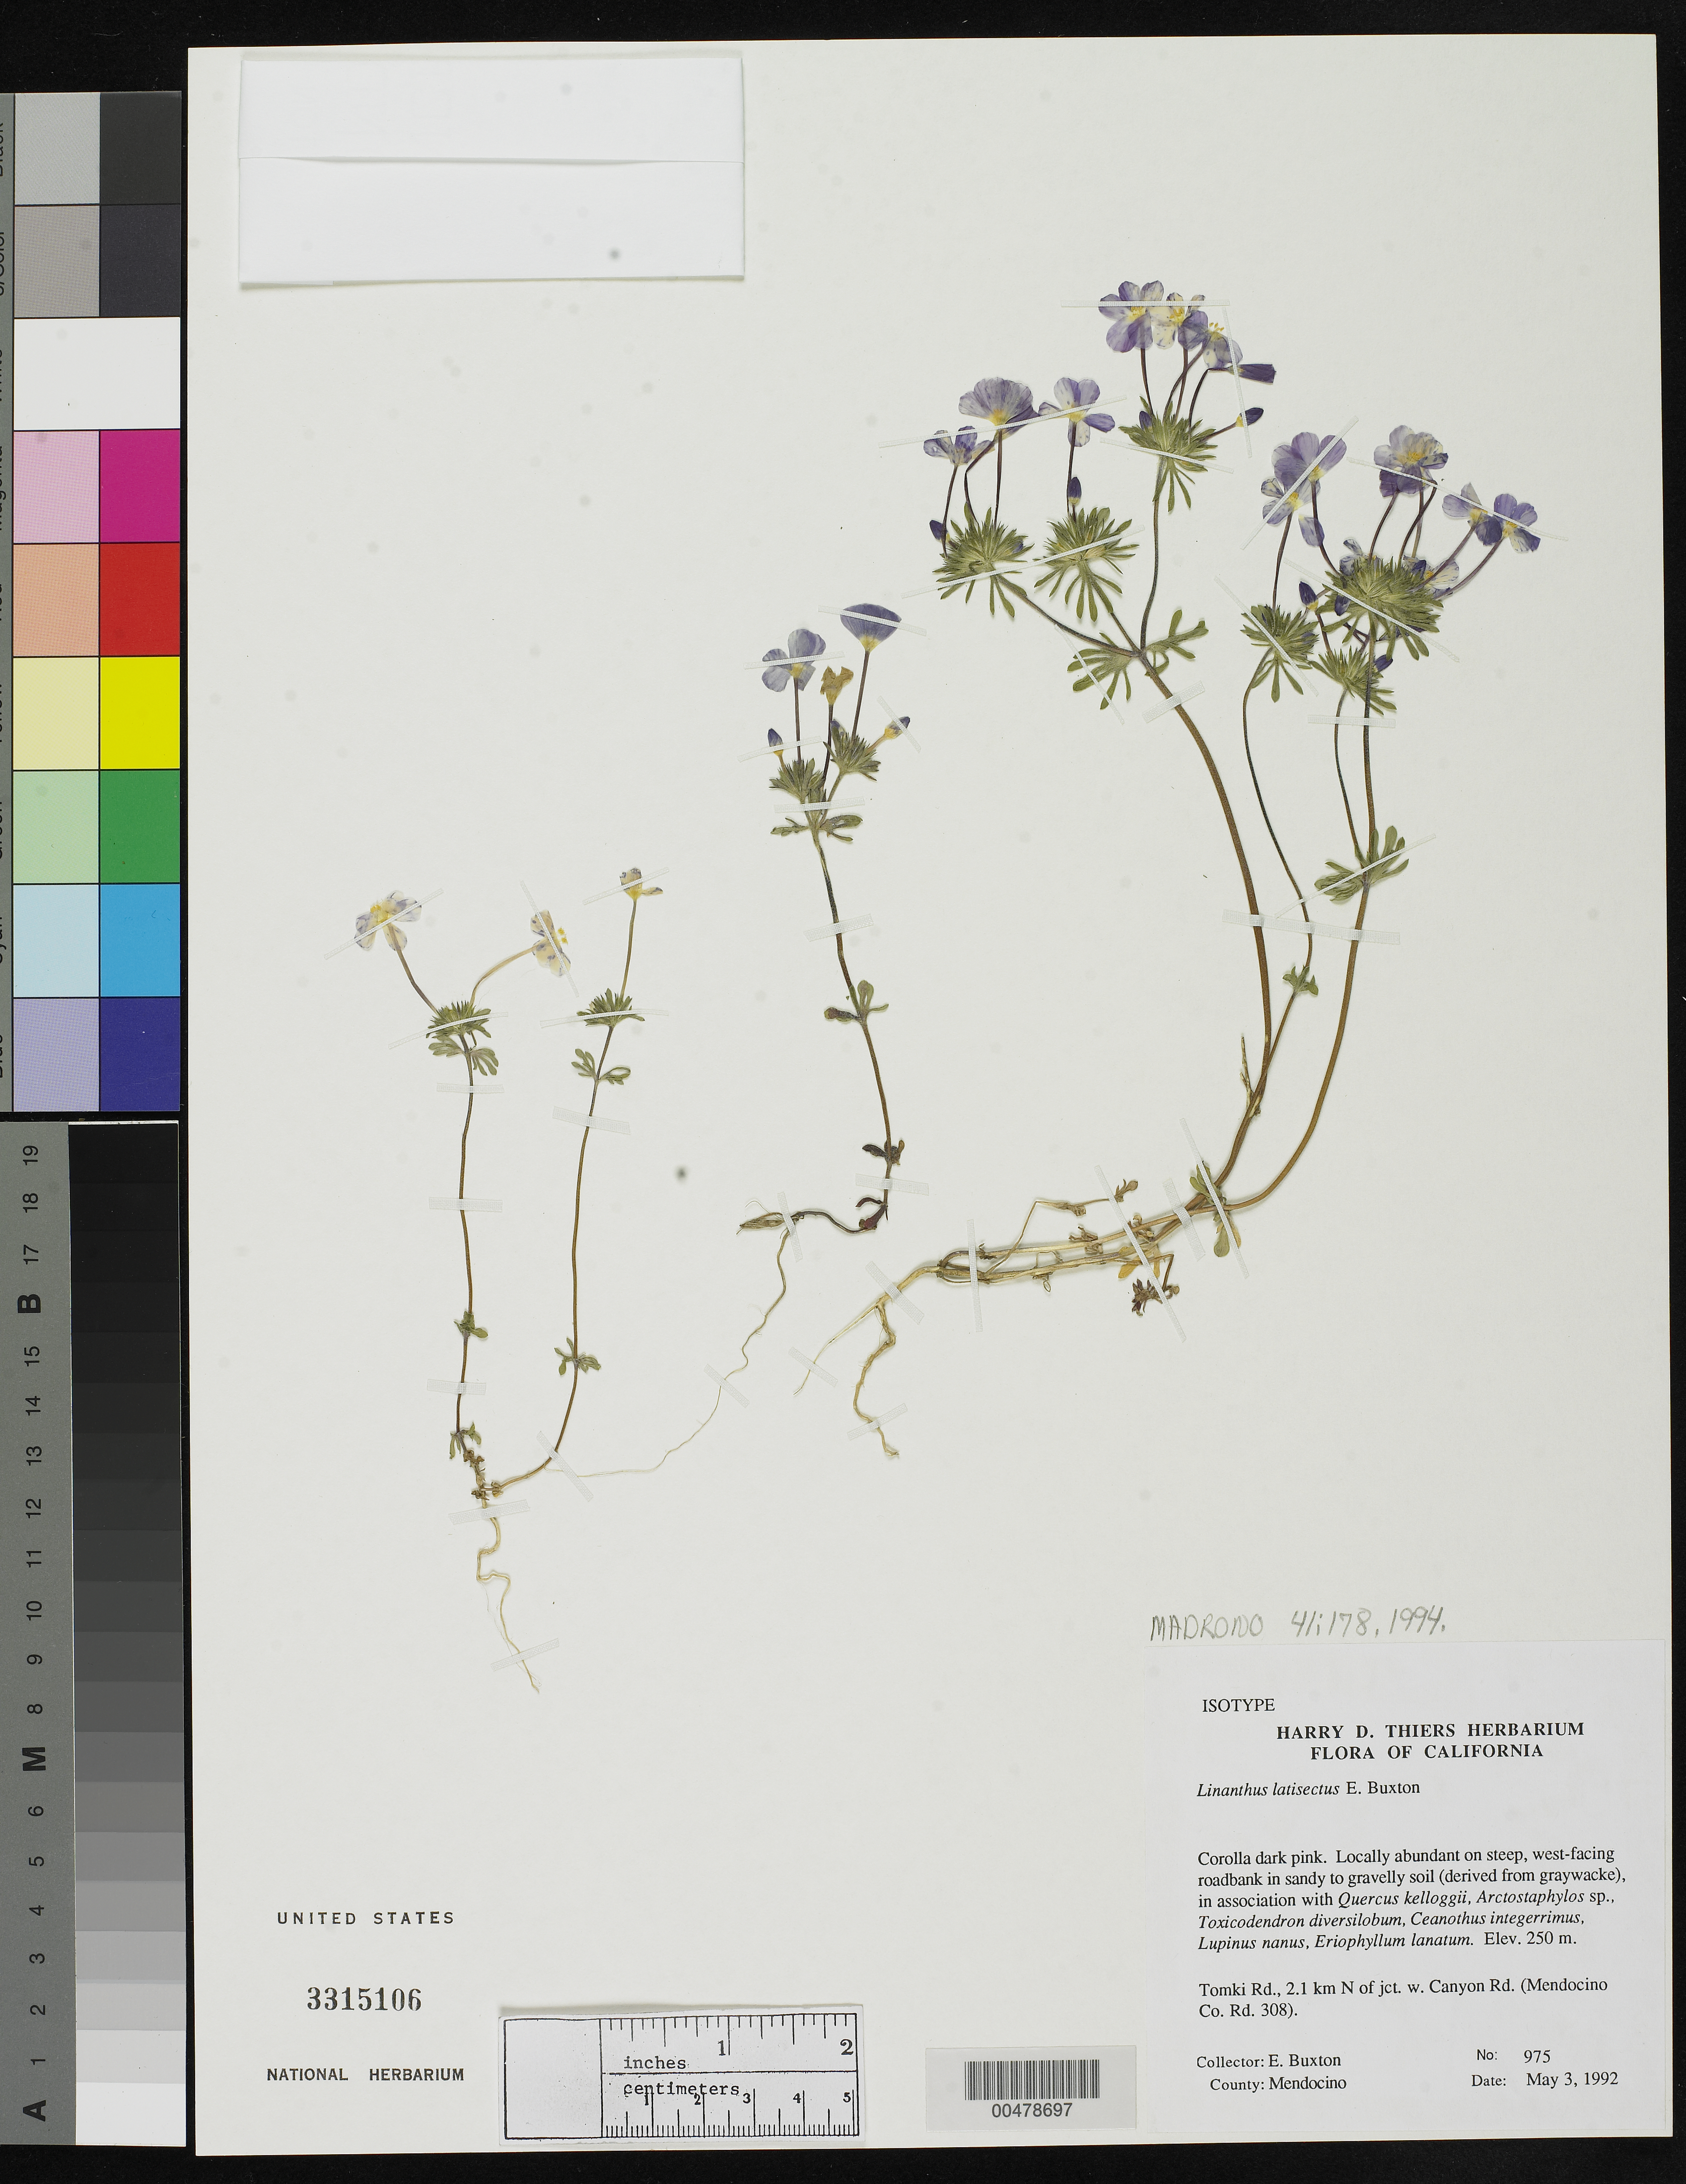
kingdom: Plantae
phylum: Tracheophyta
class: Magnoliopsida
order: Ericales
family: Polemoniaceae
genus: Linanthus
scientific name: Linanthus latisectus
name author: E.G. Buxton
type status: Isotype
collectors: E. Buxton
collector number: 975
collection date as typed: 03 May 1992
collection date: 1992-05-03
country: United States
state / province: California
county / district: Mendocino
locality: Tomki Road, 2.1 km N of junction W. Canyon Road, County Road 308.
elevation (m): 250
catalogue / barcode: US 3315106